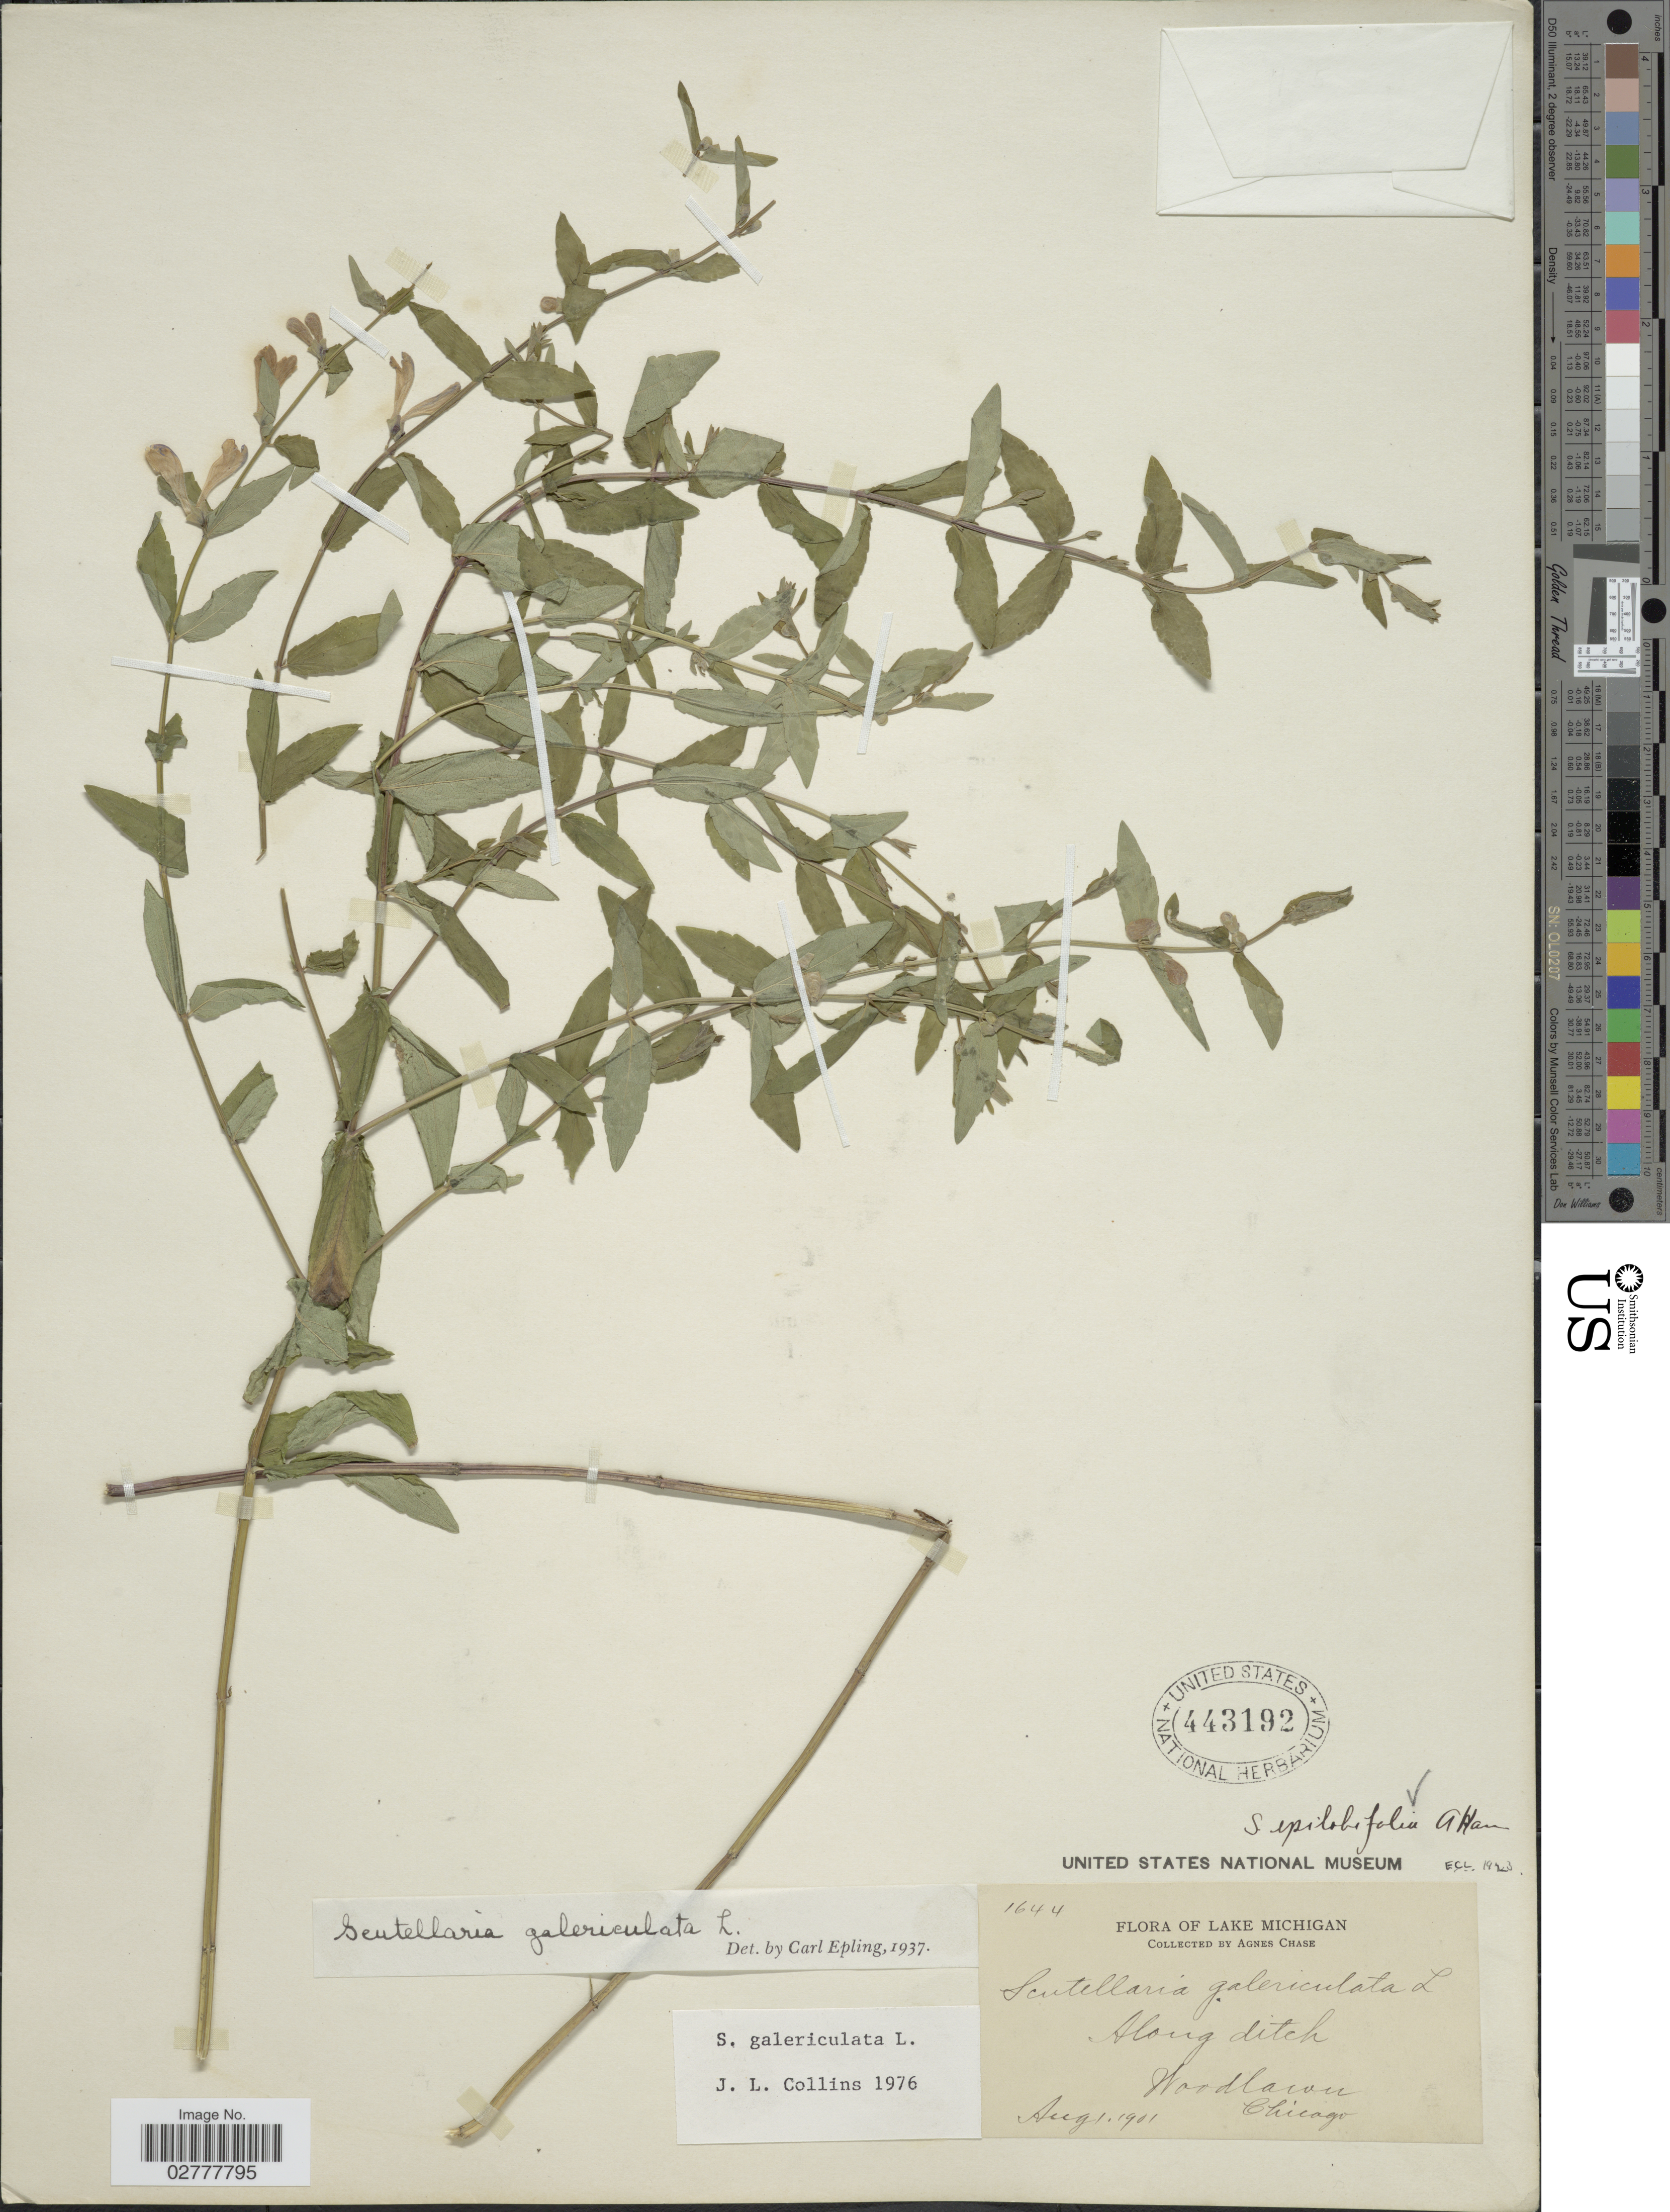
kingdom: Plantae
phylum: Tracheophyta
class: Magnoliopsida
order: Lamiales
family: Lamiaceae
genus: Scutellaria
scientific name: Scutellaria galericulata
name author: L.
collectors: A. Chase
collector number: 1644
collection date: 1901-08-01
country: United States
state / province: Michigan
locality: Lake Michigan, Along ditch, Woodland Chicago.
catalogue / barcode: US 443192